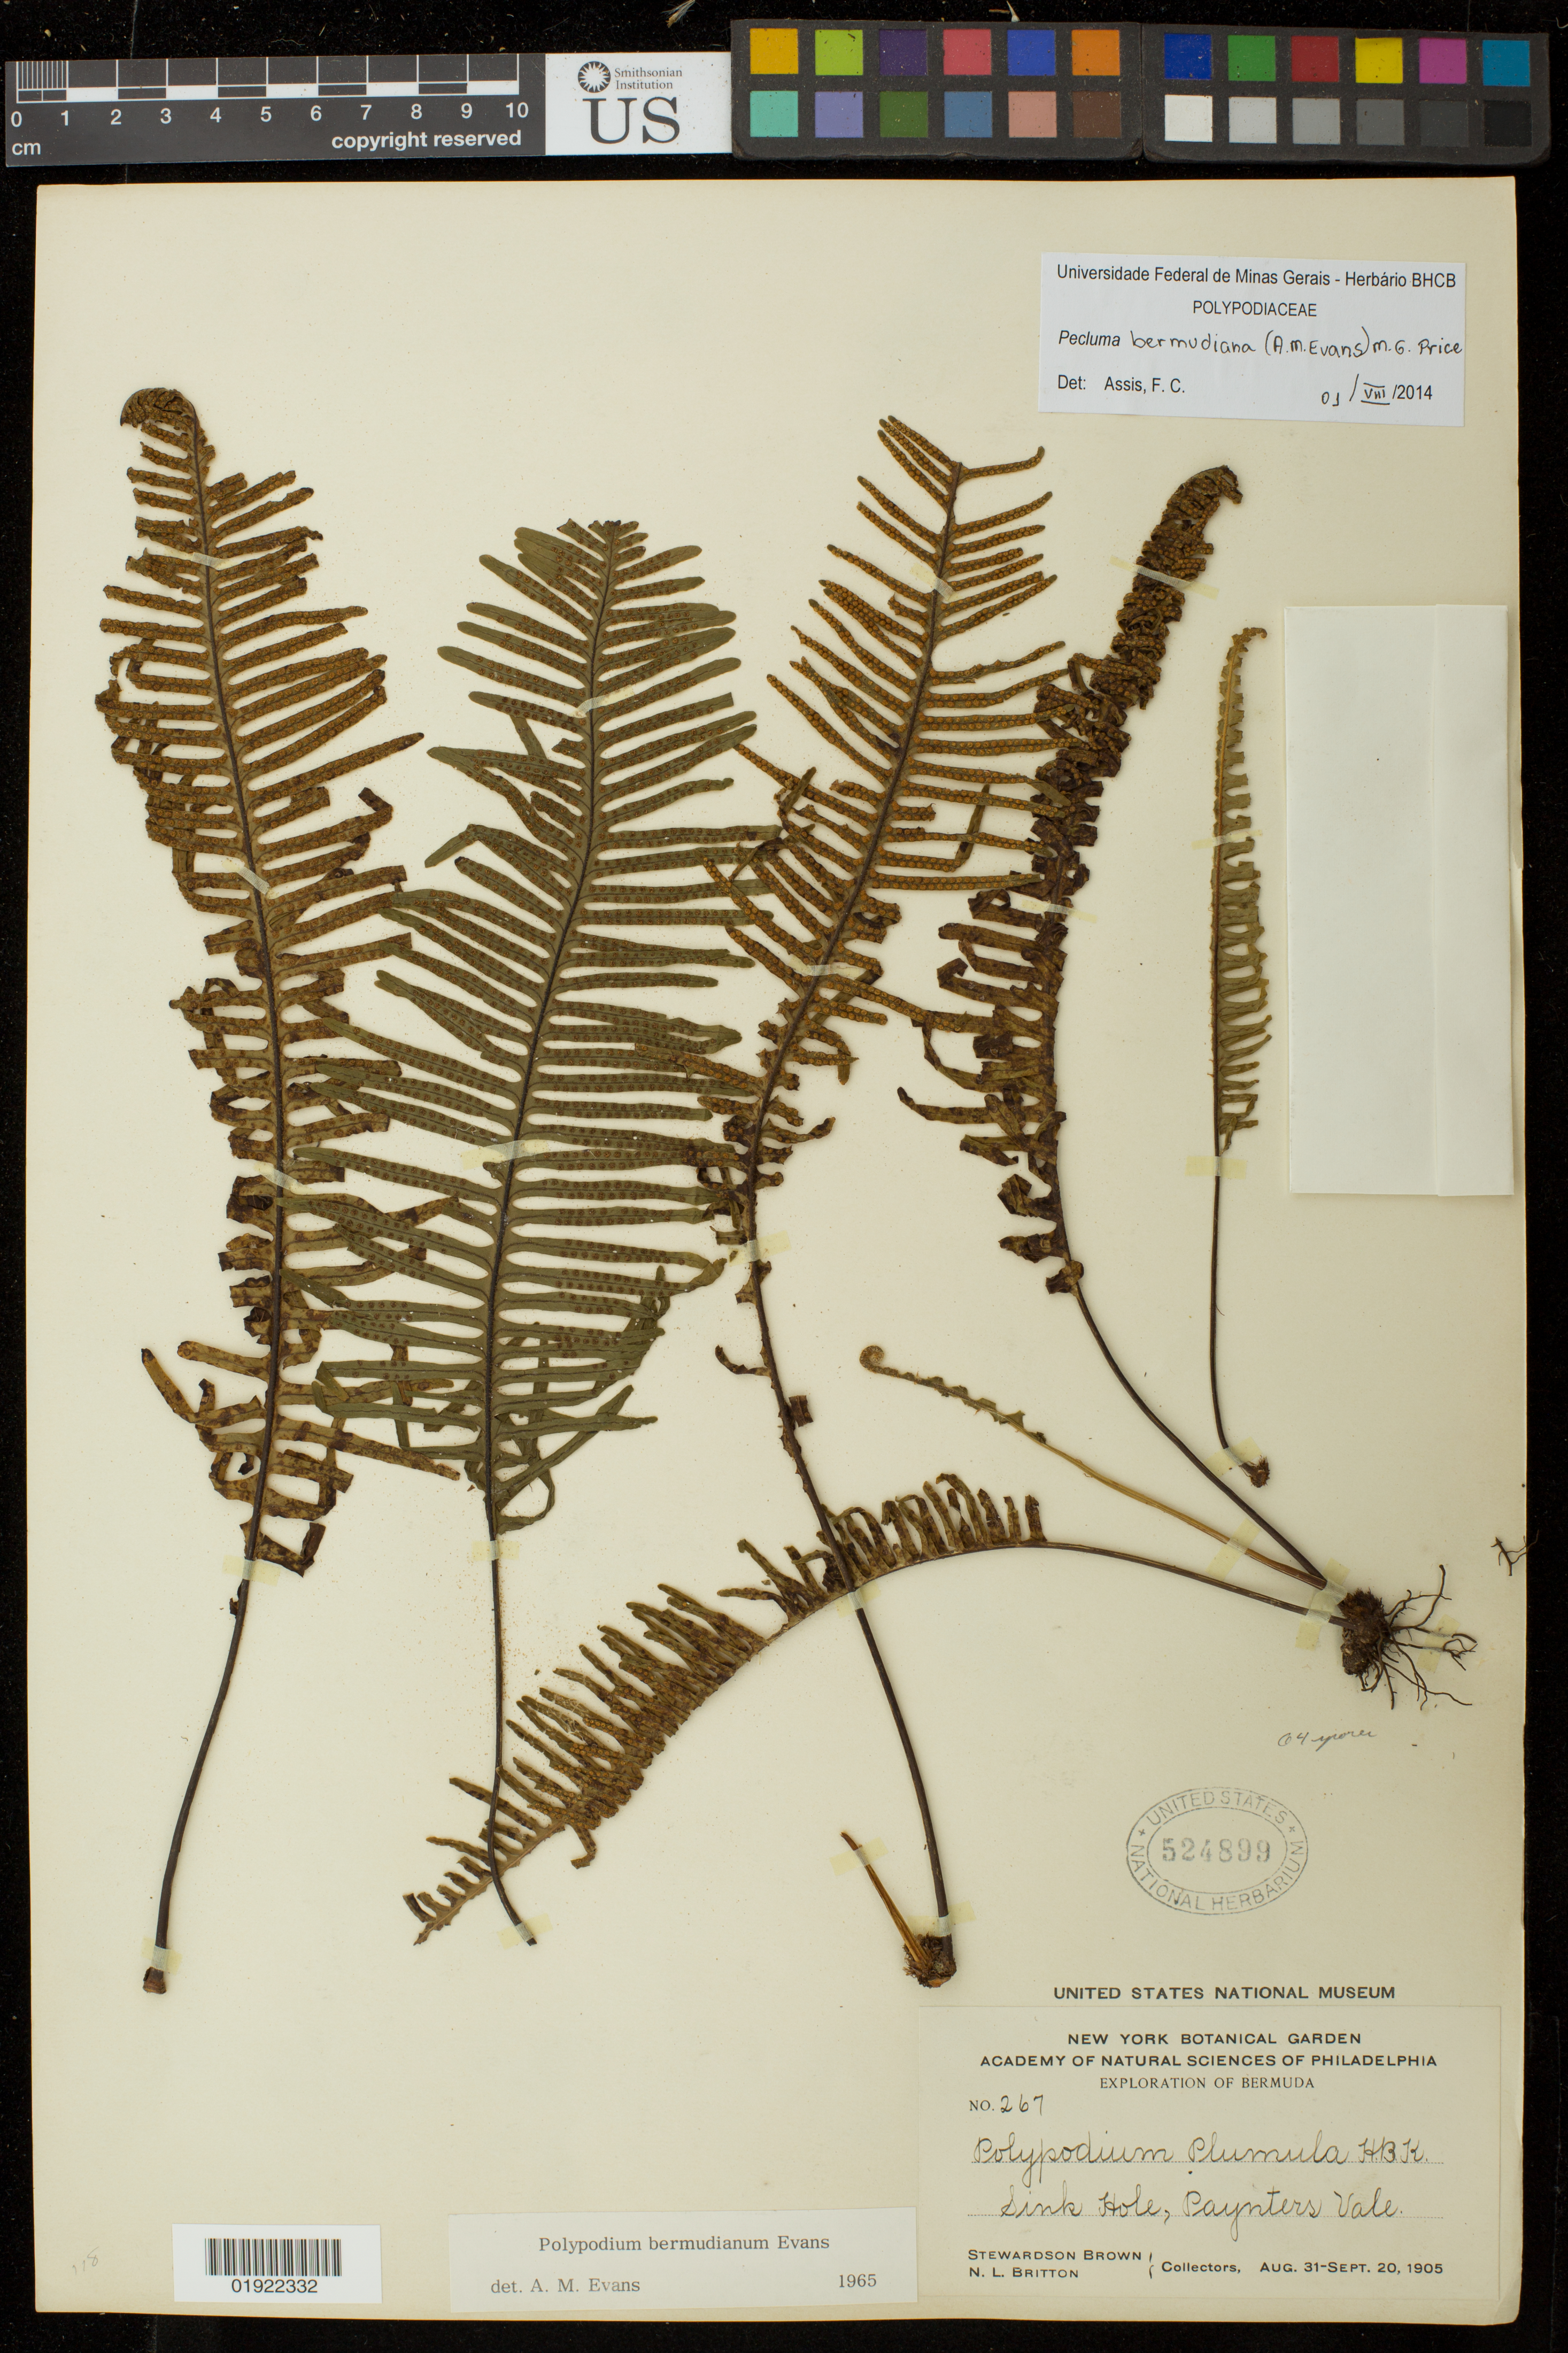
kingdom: Plantae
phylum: Tracheophyta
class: Polypodiopsida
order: Polypodiales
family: Polypodiaceae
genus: Pecluma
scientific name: Pecluma bermudiana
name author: (A.M. Evans) M.G. Price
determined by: Assis, F. C.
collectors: S. Brown & N. Britton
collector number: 267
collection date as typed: Aug. 31-Sept. 20, 1905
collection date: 1905-08-31/1905-09-20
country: Bermuda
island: Bermuda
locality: Sink Hole, Paynters Vale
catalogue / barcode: US 524899